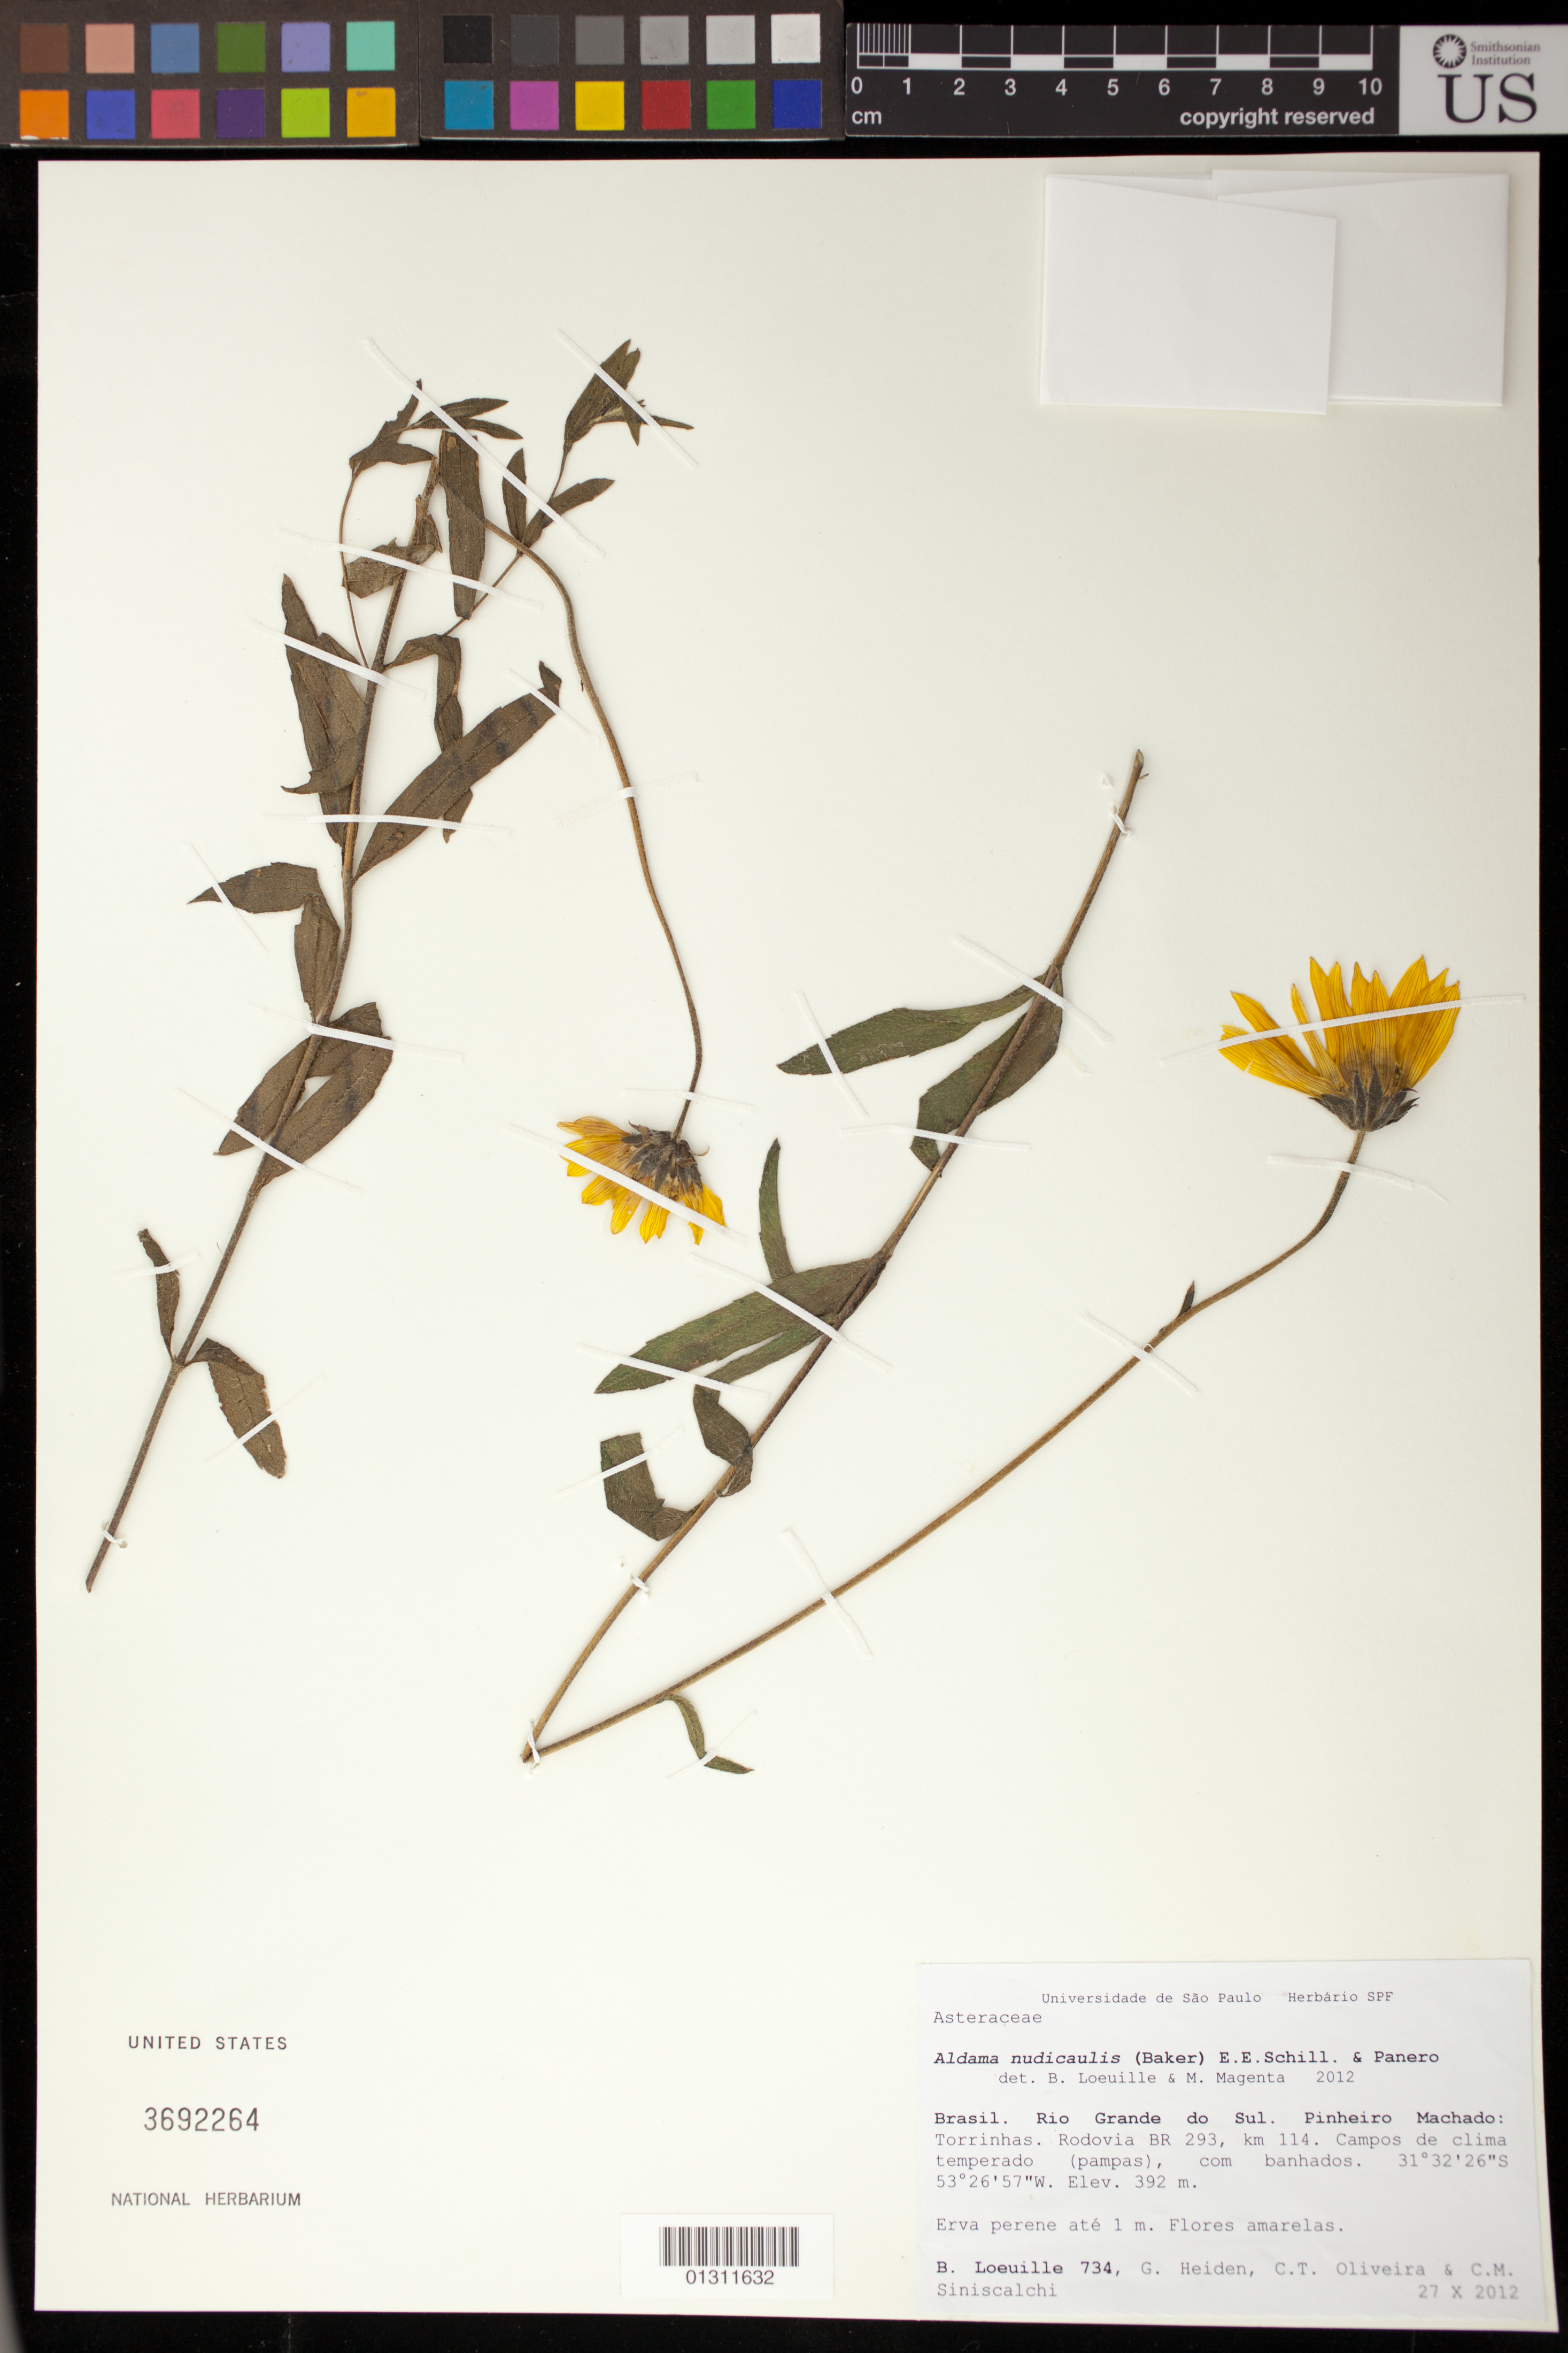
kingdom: Plantae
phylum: Tracheophyta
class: Magnoliopsida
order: Asterales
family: Asteraceae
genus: Viguiera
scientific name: Viguiera nudicaulis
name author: Baker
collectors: B. Loeuille, G. Heiden, C. T. Oliveira & C. Siniscalchi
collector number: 734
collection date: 2012-10-27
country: Brazil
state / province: Rio Grande do Sul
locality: Pinheiro Machado: Torrinhas. Rodovia BR 293, km 114.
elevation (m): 392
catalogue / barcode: US 3692264